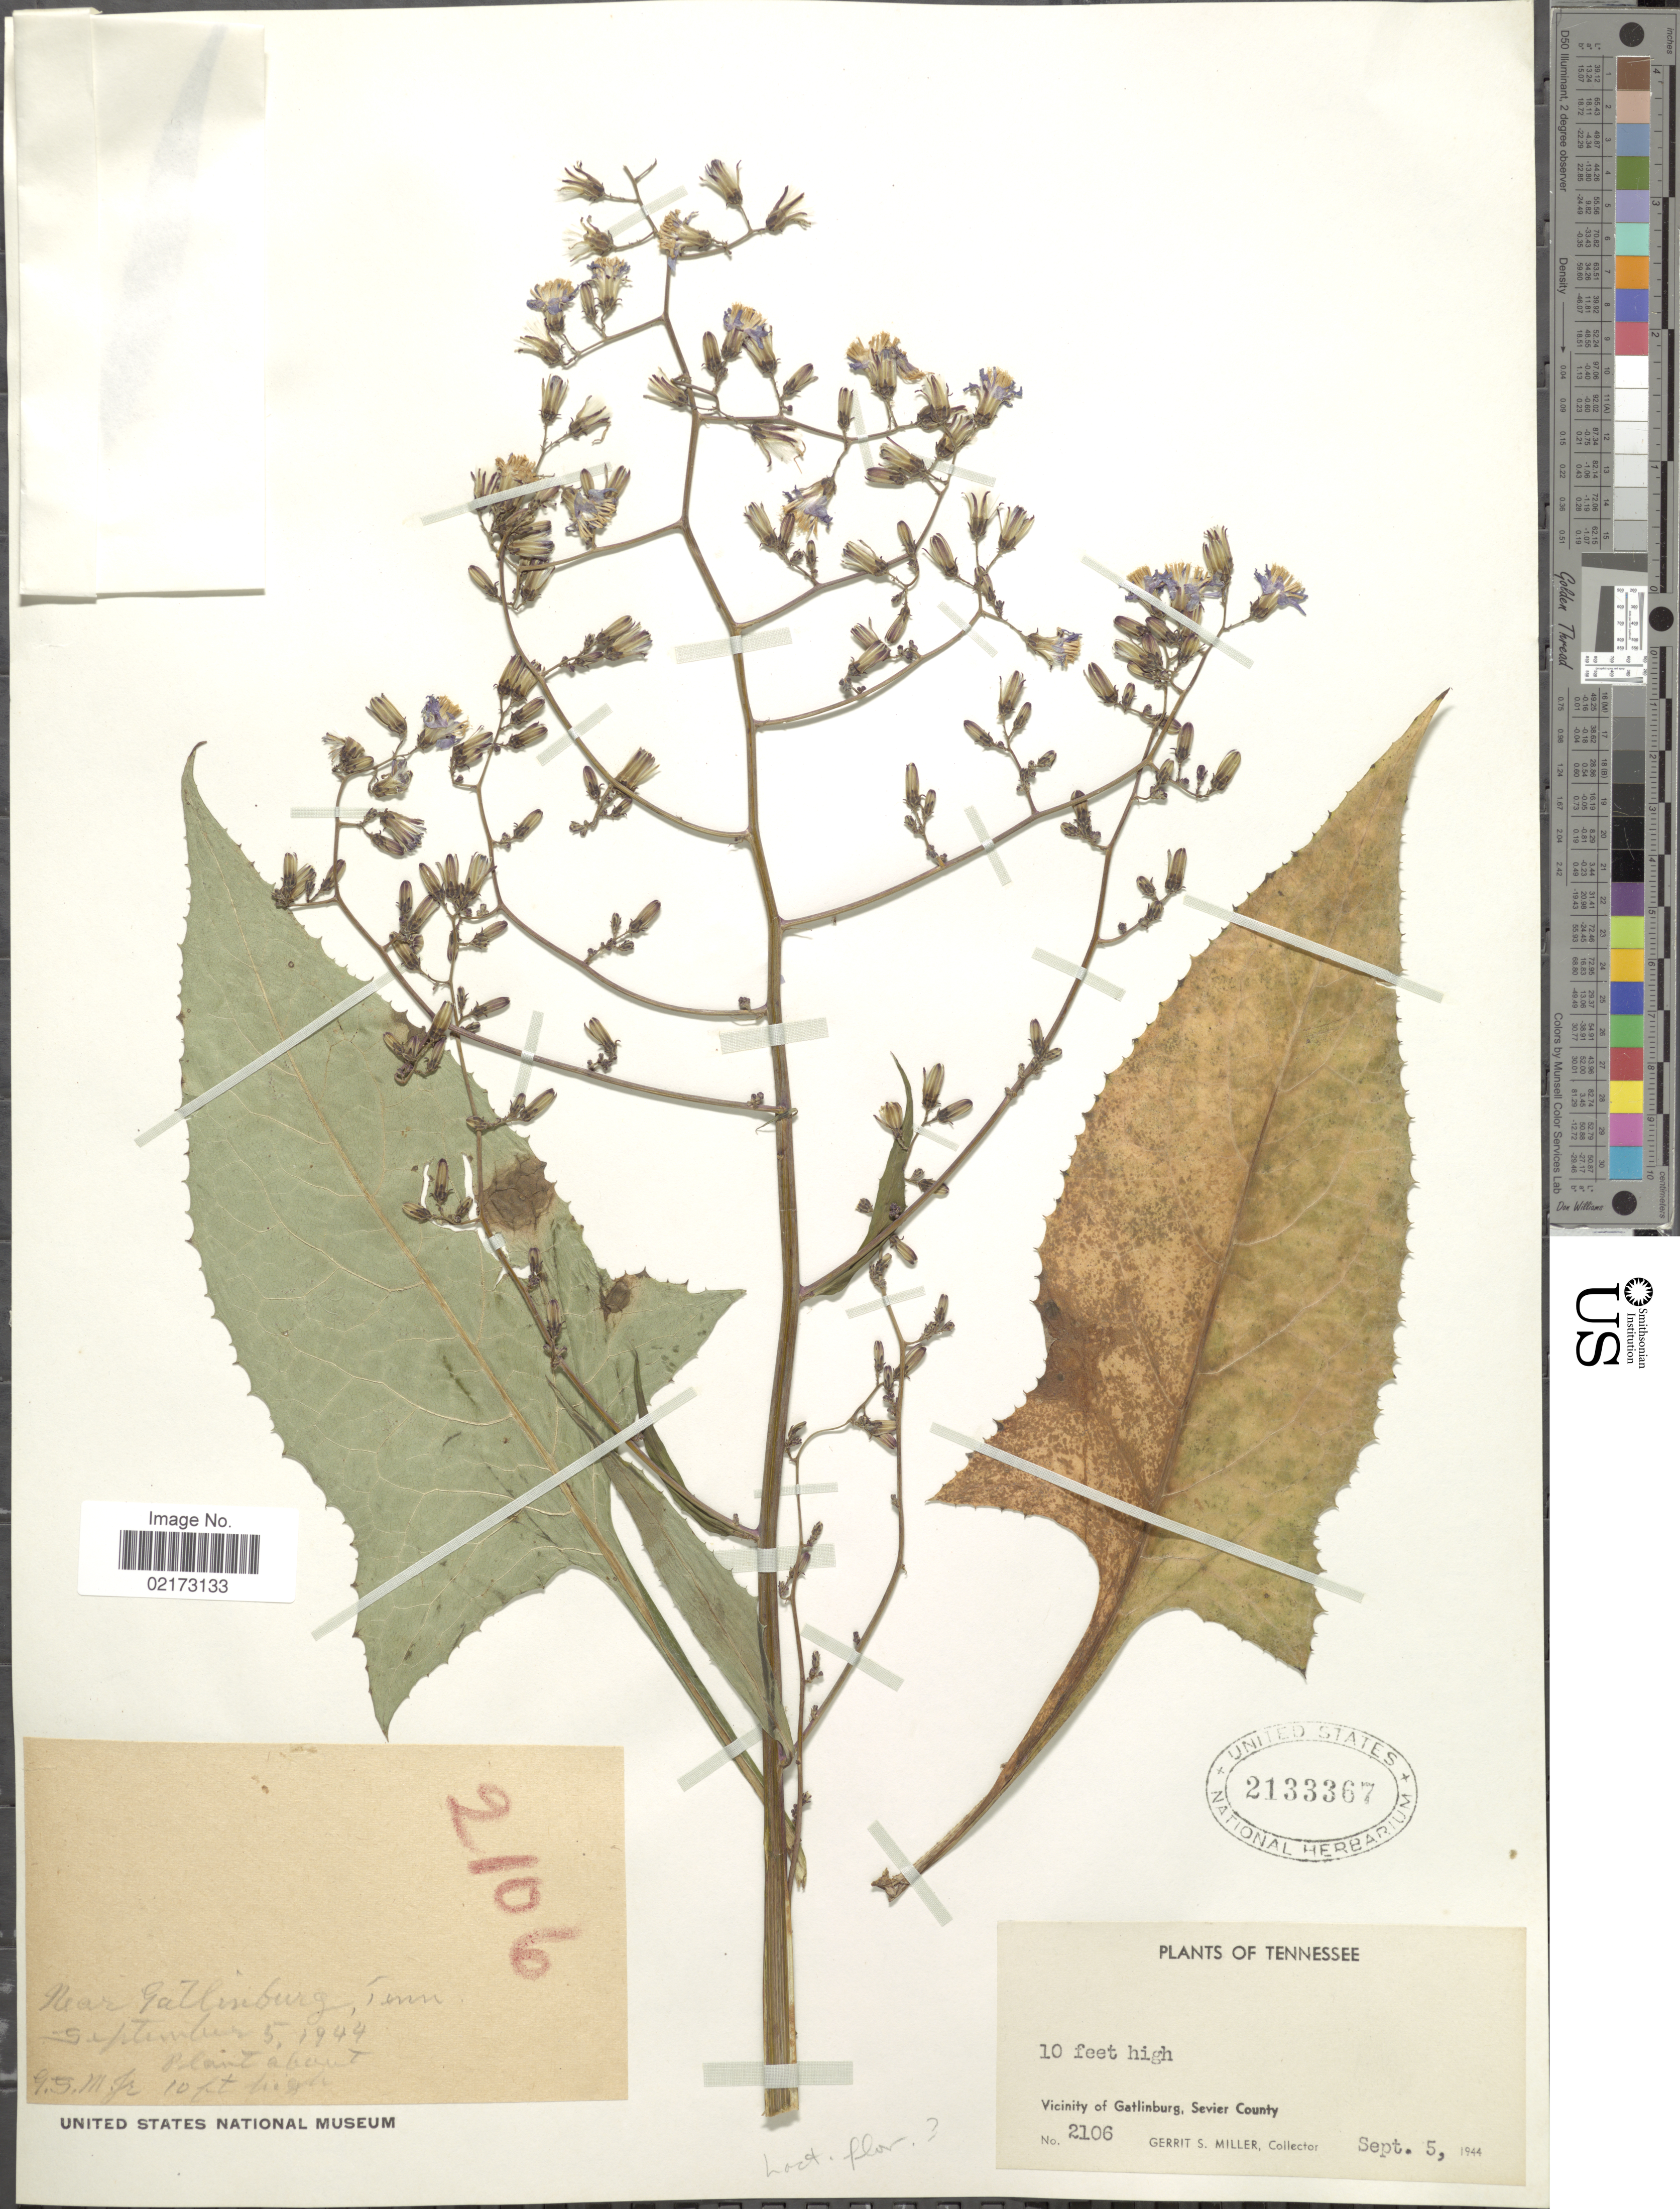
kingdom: Plantae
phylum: Tracheophyta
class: Magnoliopsida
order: Asterales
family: Asteraceae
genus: Lactuca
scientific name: Lactuca floridana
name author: (L.) Gaertn.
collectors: G. S. Miller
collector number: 2106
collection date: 1944-09-05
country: United States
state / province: Tennessee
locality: Vicinity of Gatlinburg, Sevier County, Tenn.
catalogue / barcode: US 2133367